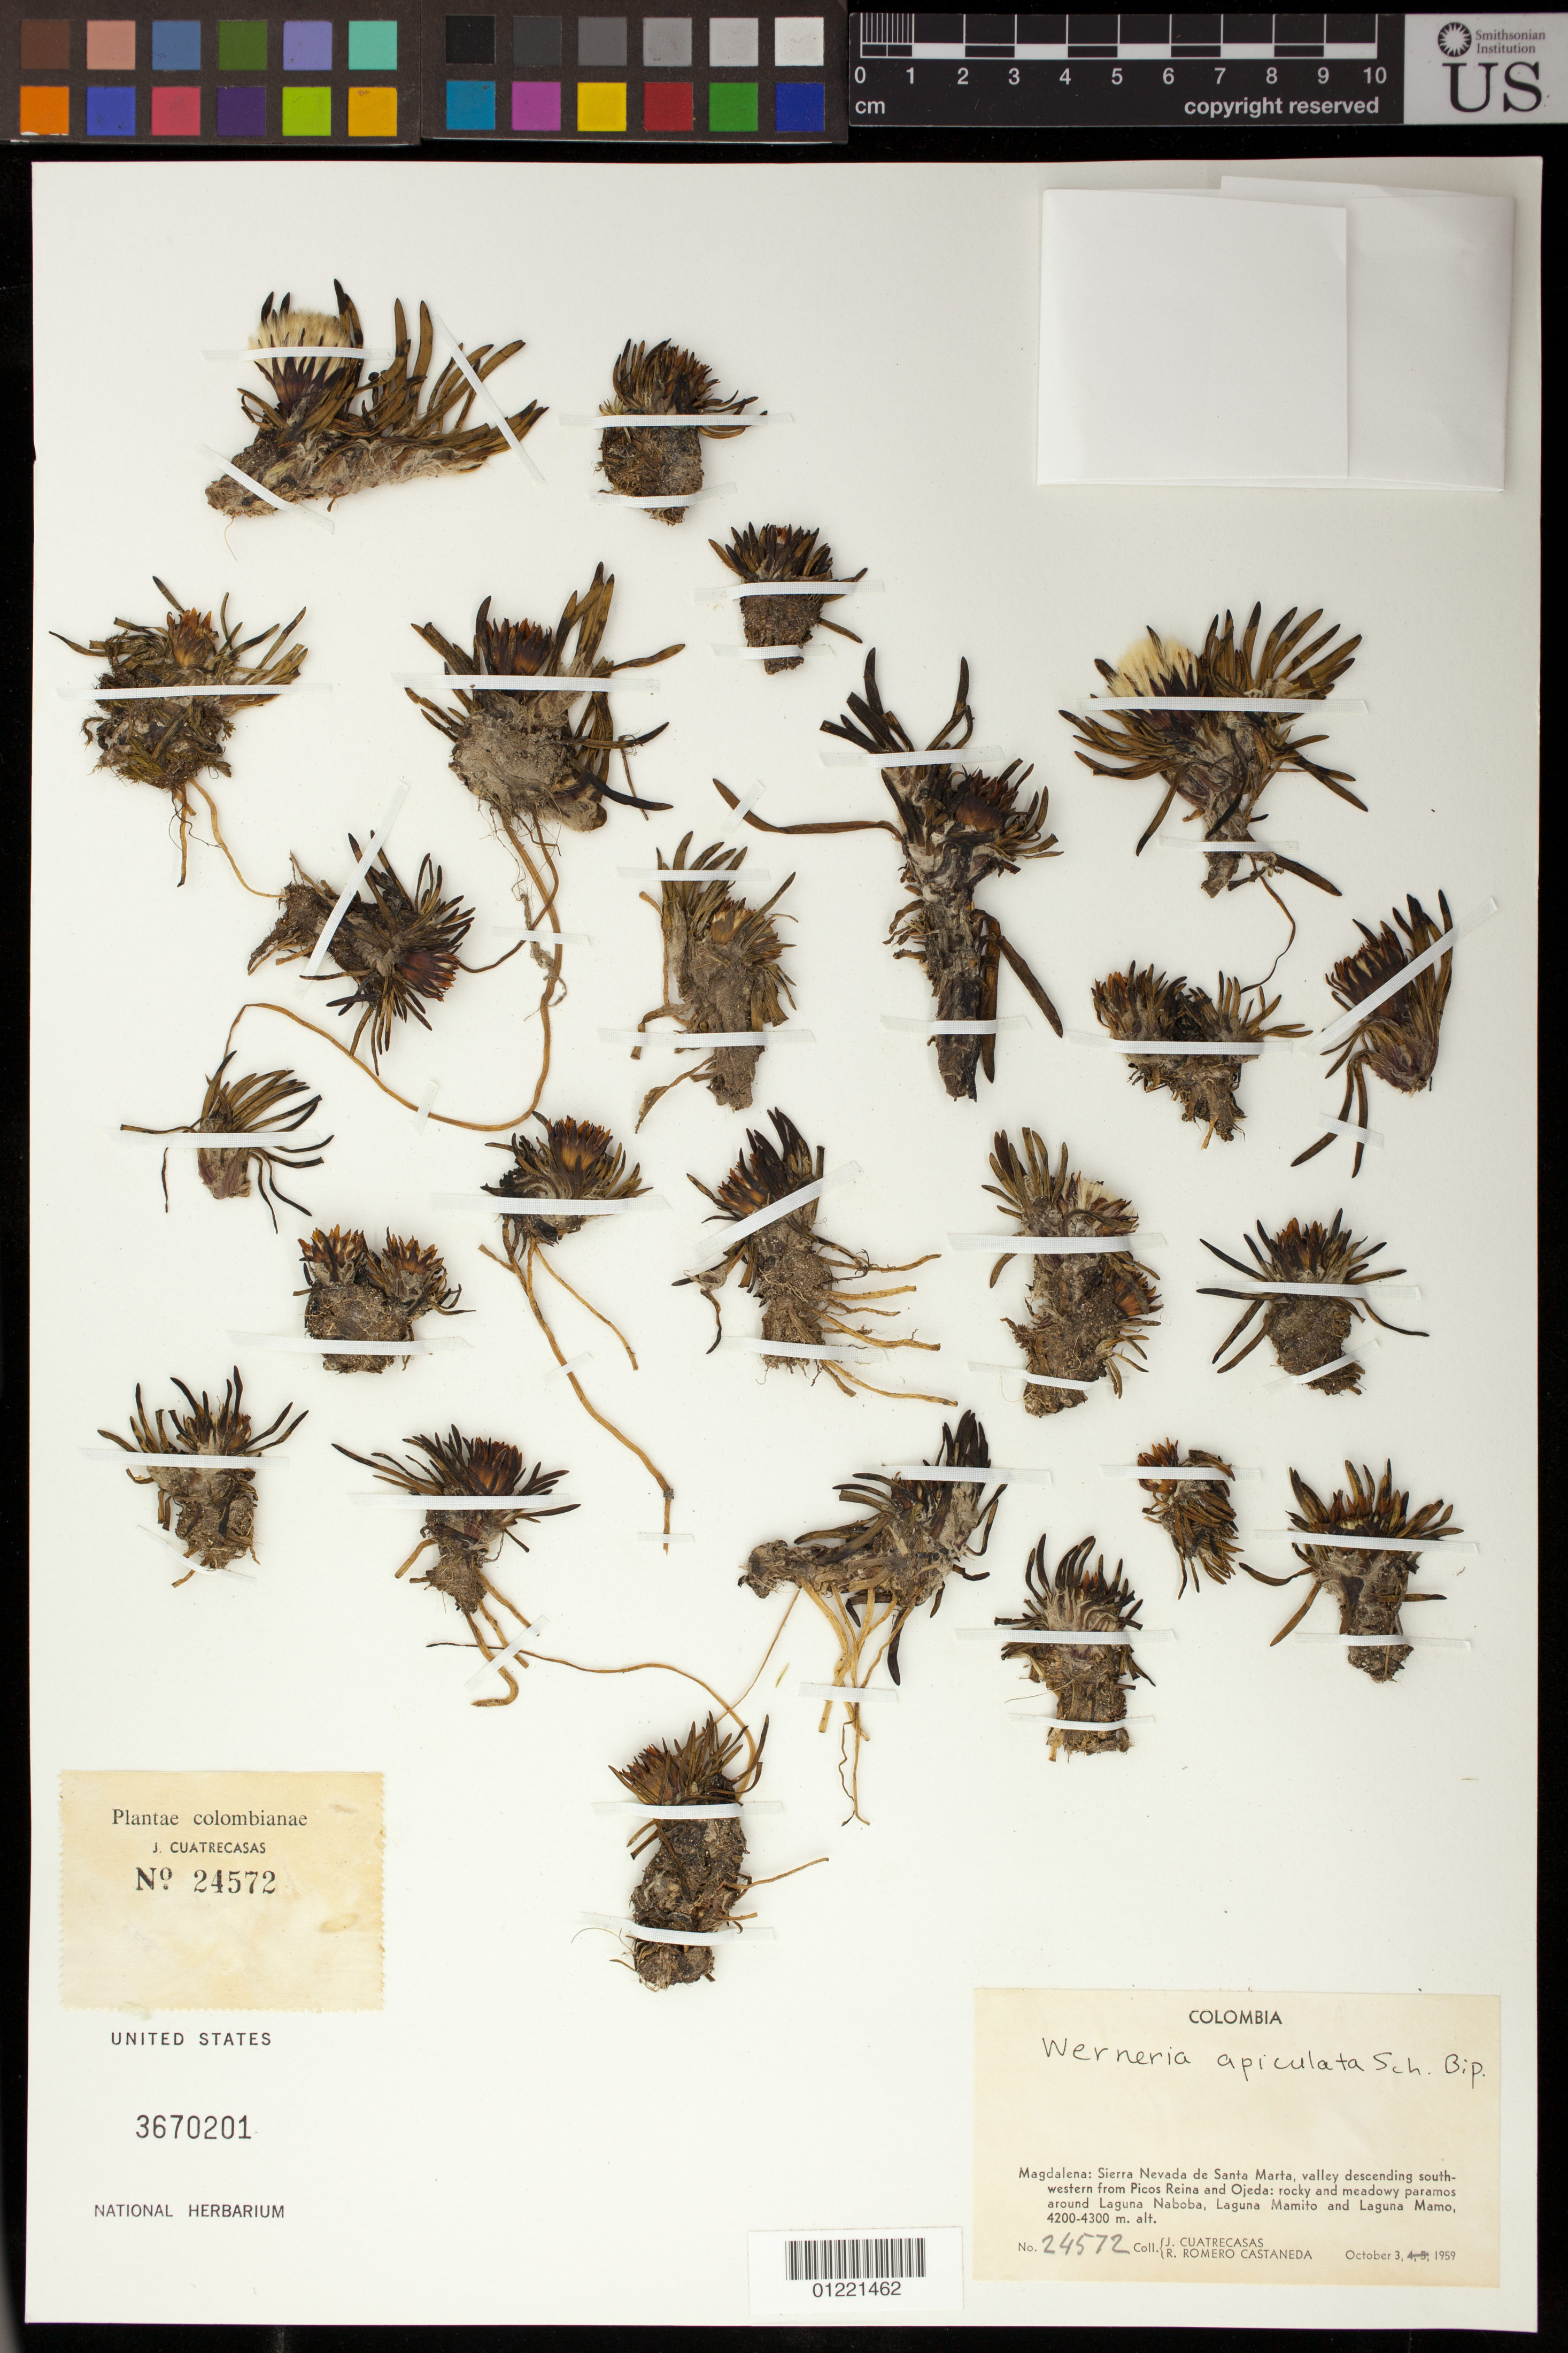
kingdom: Plantae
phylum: Tracheophyta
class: Magnoliopsida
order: Asterales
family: Asteraceae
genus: Werneria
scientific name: Werneria apiculata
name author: Sch. Bip.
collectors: J. Cuatrecasas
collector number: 24572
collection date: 1959-10-03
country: Colombia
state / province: Magdalena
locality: Sierra Nevada de Santa Marta, valley descending south-west from Picos Reina and Ojeda; rocky and meadowy paramos around Laguna Naboba, Laguna Mamito, and Laguna Mamo.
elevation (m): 4200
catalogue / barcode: US 3670201